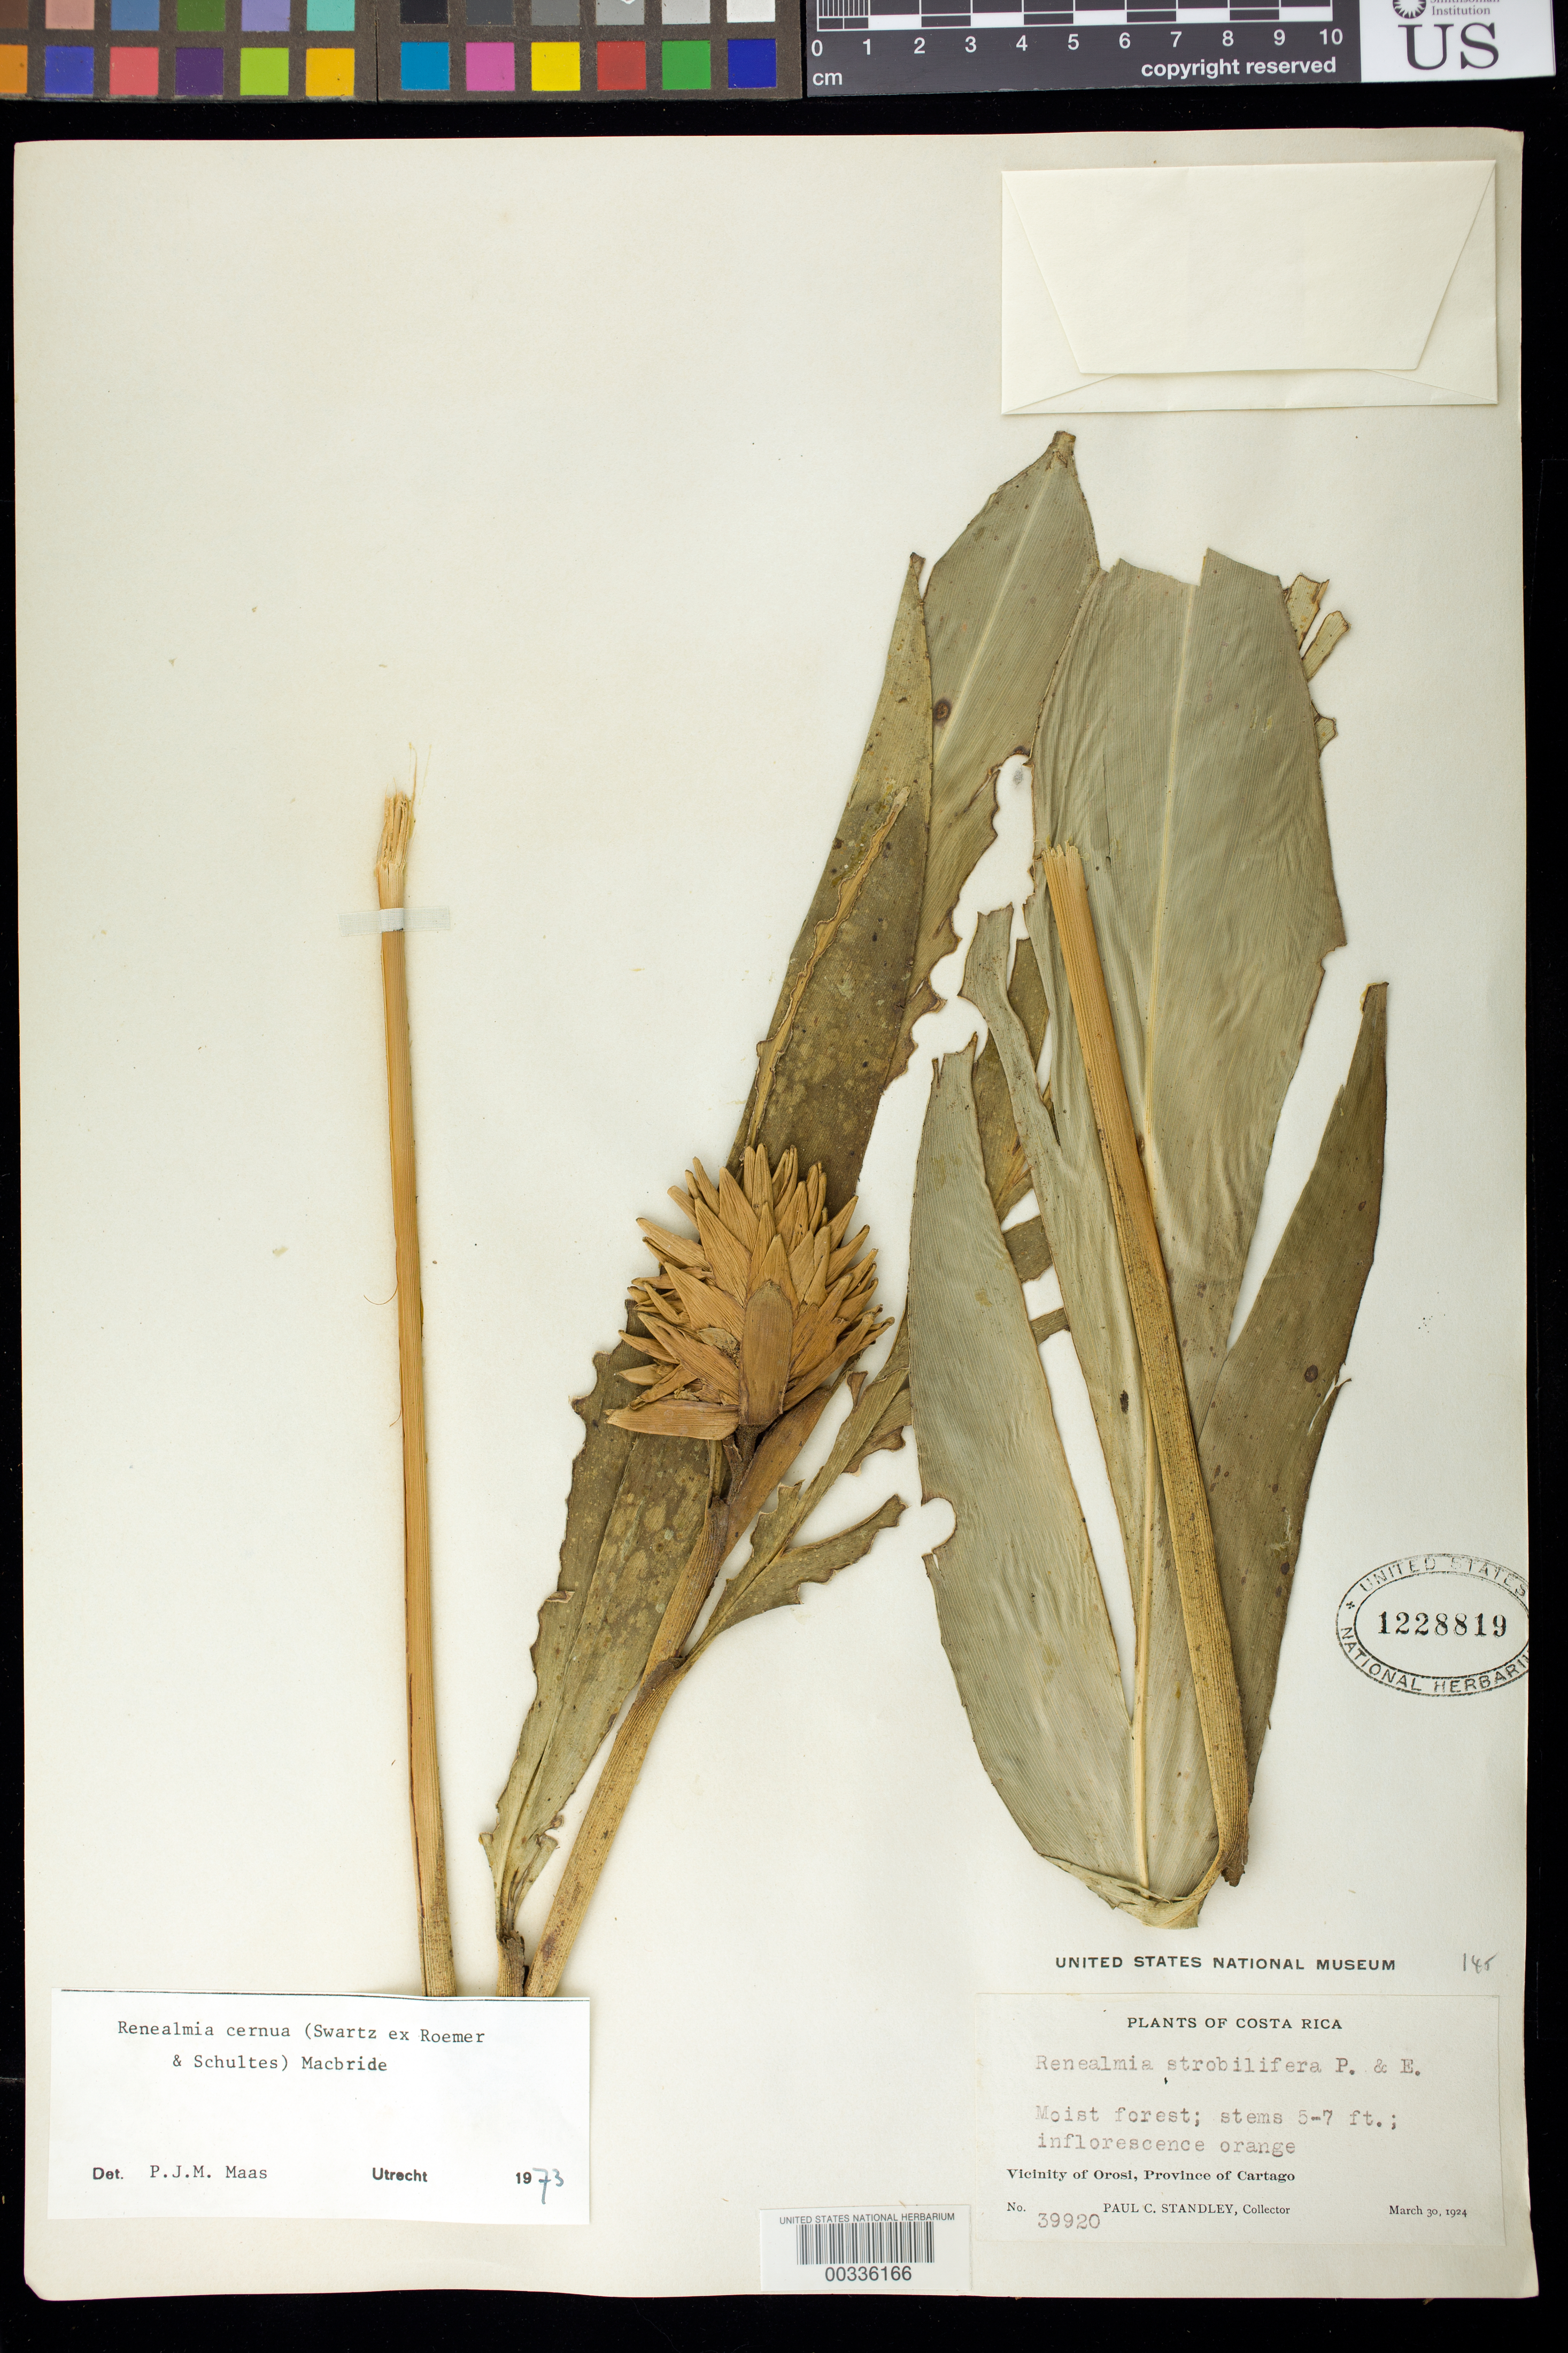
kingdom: Plantae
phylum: Tracheophyta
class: Liliopsida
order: Zingiberales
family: Zingiberaceae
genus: Renealmia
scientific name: Renealmia cernua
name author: (Sw. ex Roem. & Schult.) J.F. Macbr.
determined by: Maas, Paul J. M.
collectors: P. C. Standley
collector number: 39920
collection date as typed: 30 Mar 1924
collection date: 1924-03-30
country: Costa Rica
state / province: Cartago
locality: Vicinity of Orosi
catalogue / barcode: US 1228819